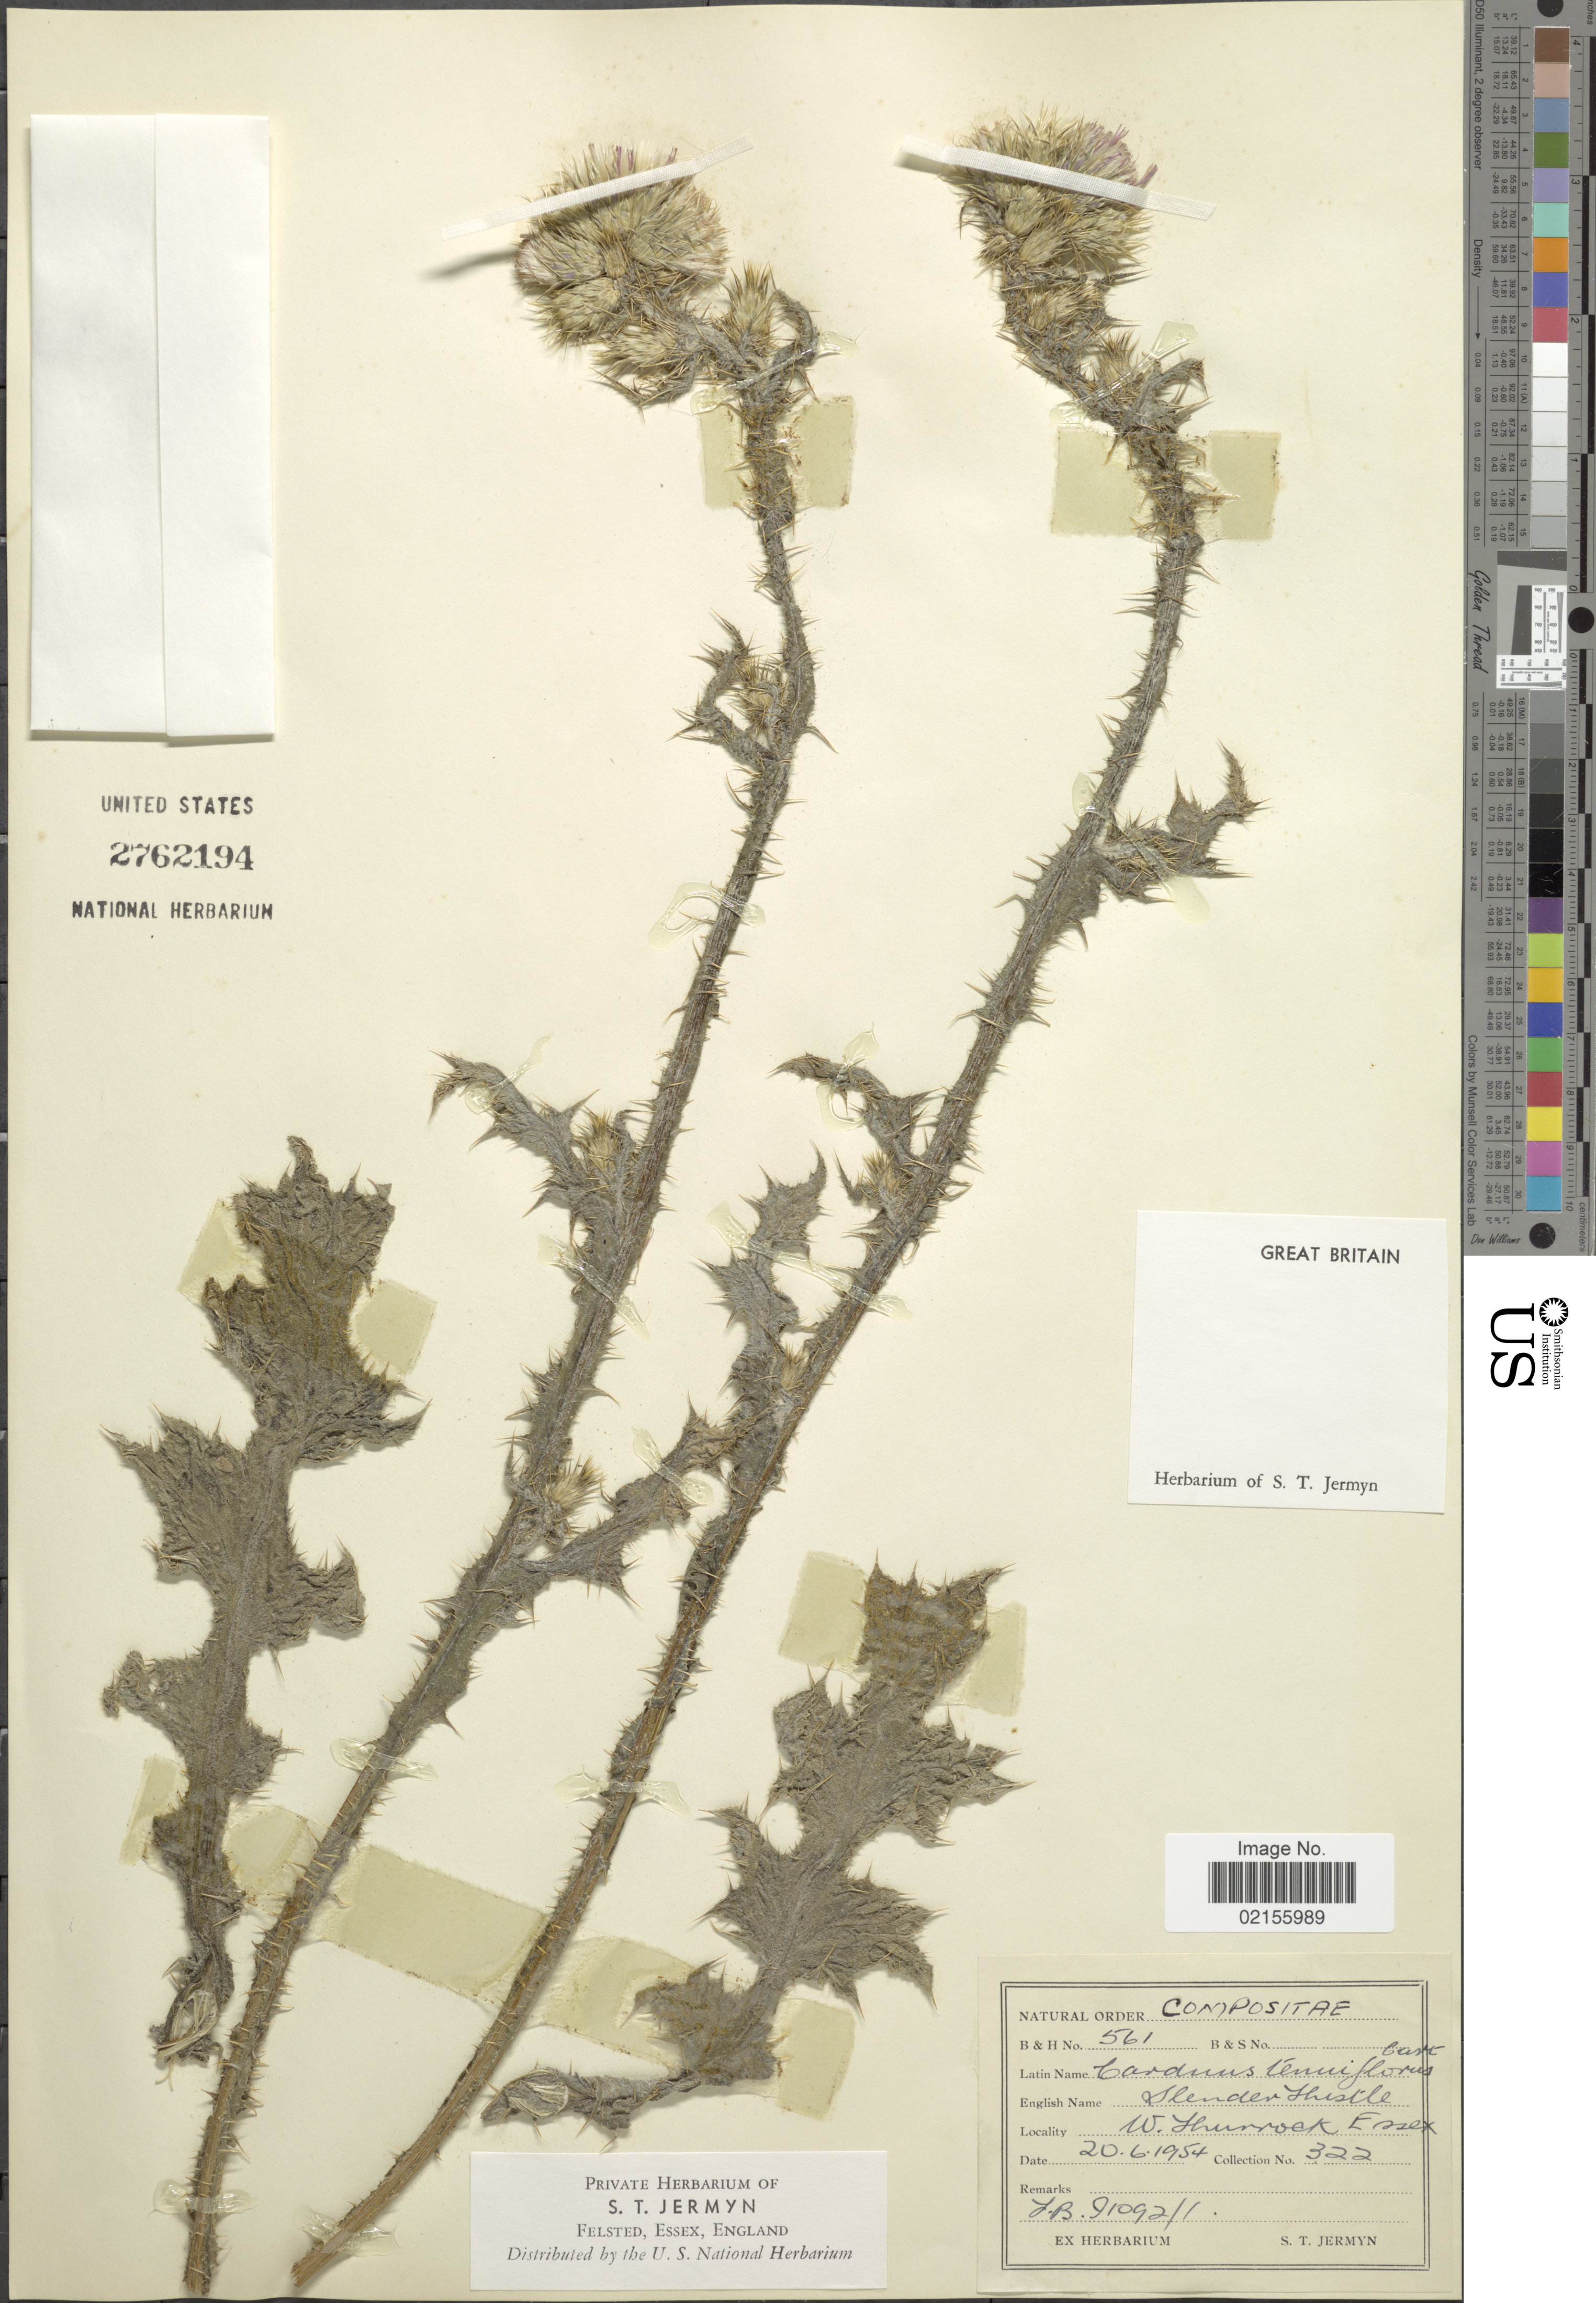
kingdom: Plantae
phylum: Tracheophyta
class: Magnoliopsida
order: Asterales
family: Asteraceae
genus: Carduus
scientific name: Carduus tenuiflorus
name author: Curtis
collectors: S. Jermyn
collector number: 322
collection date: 1954-06-20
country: United Kingdom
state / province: England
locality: Great Britain, W. Thurrock, Essex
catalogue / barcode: US 2762194